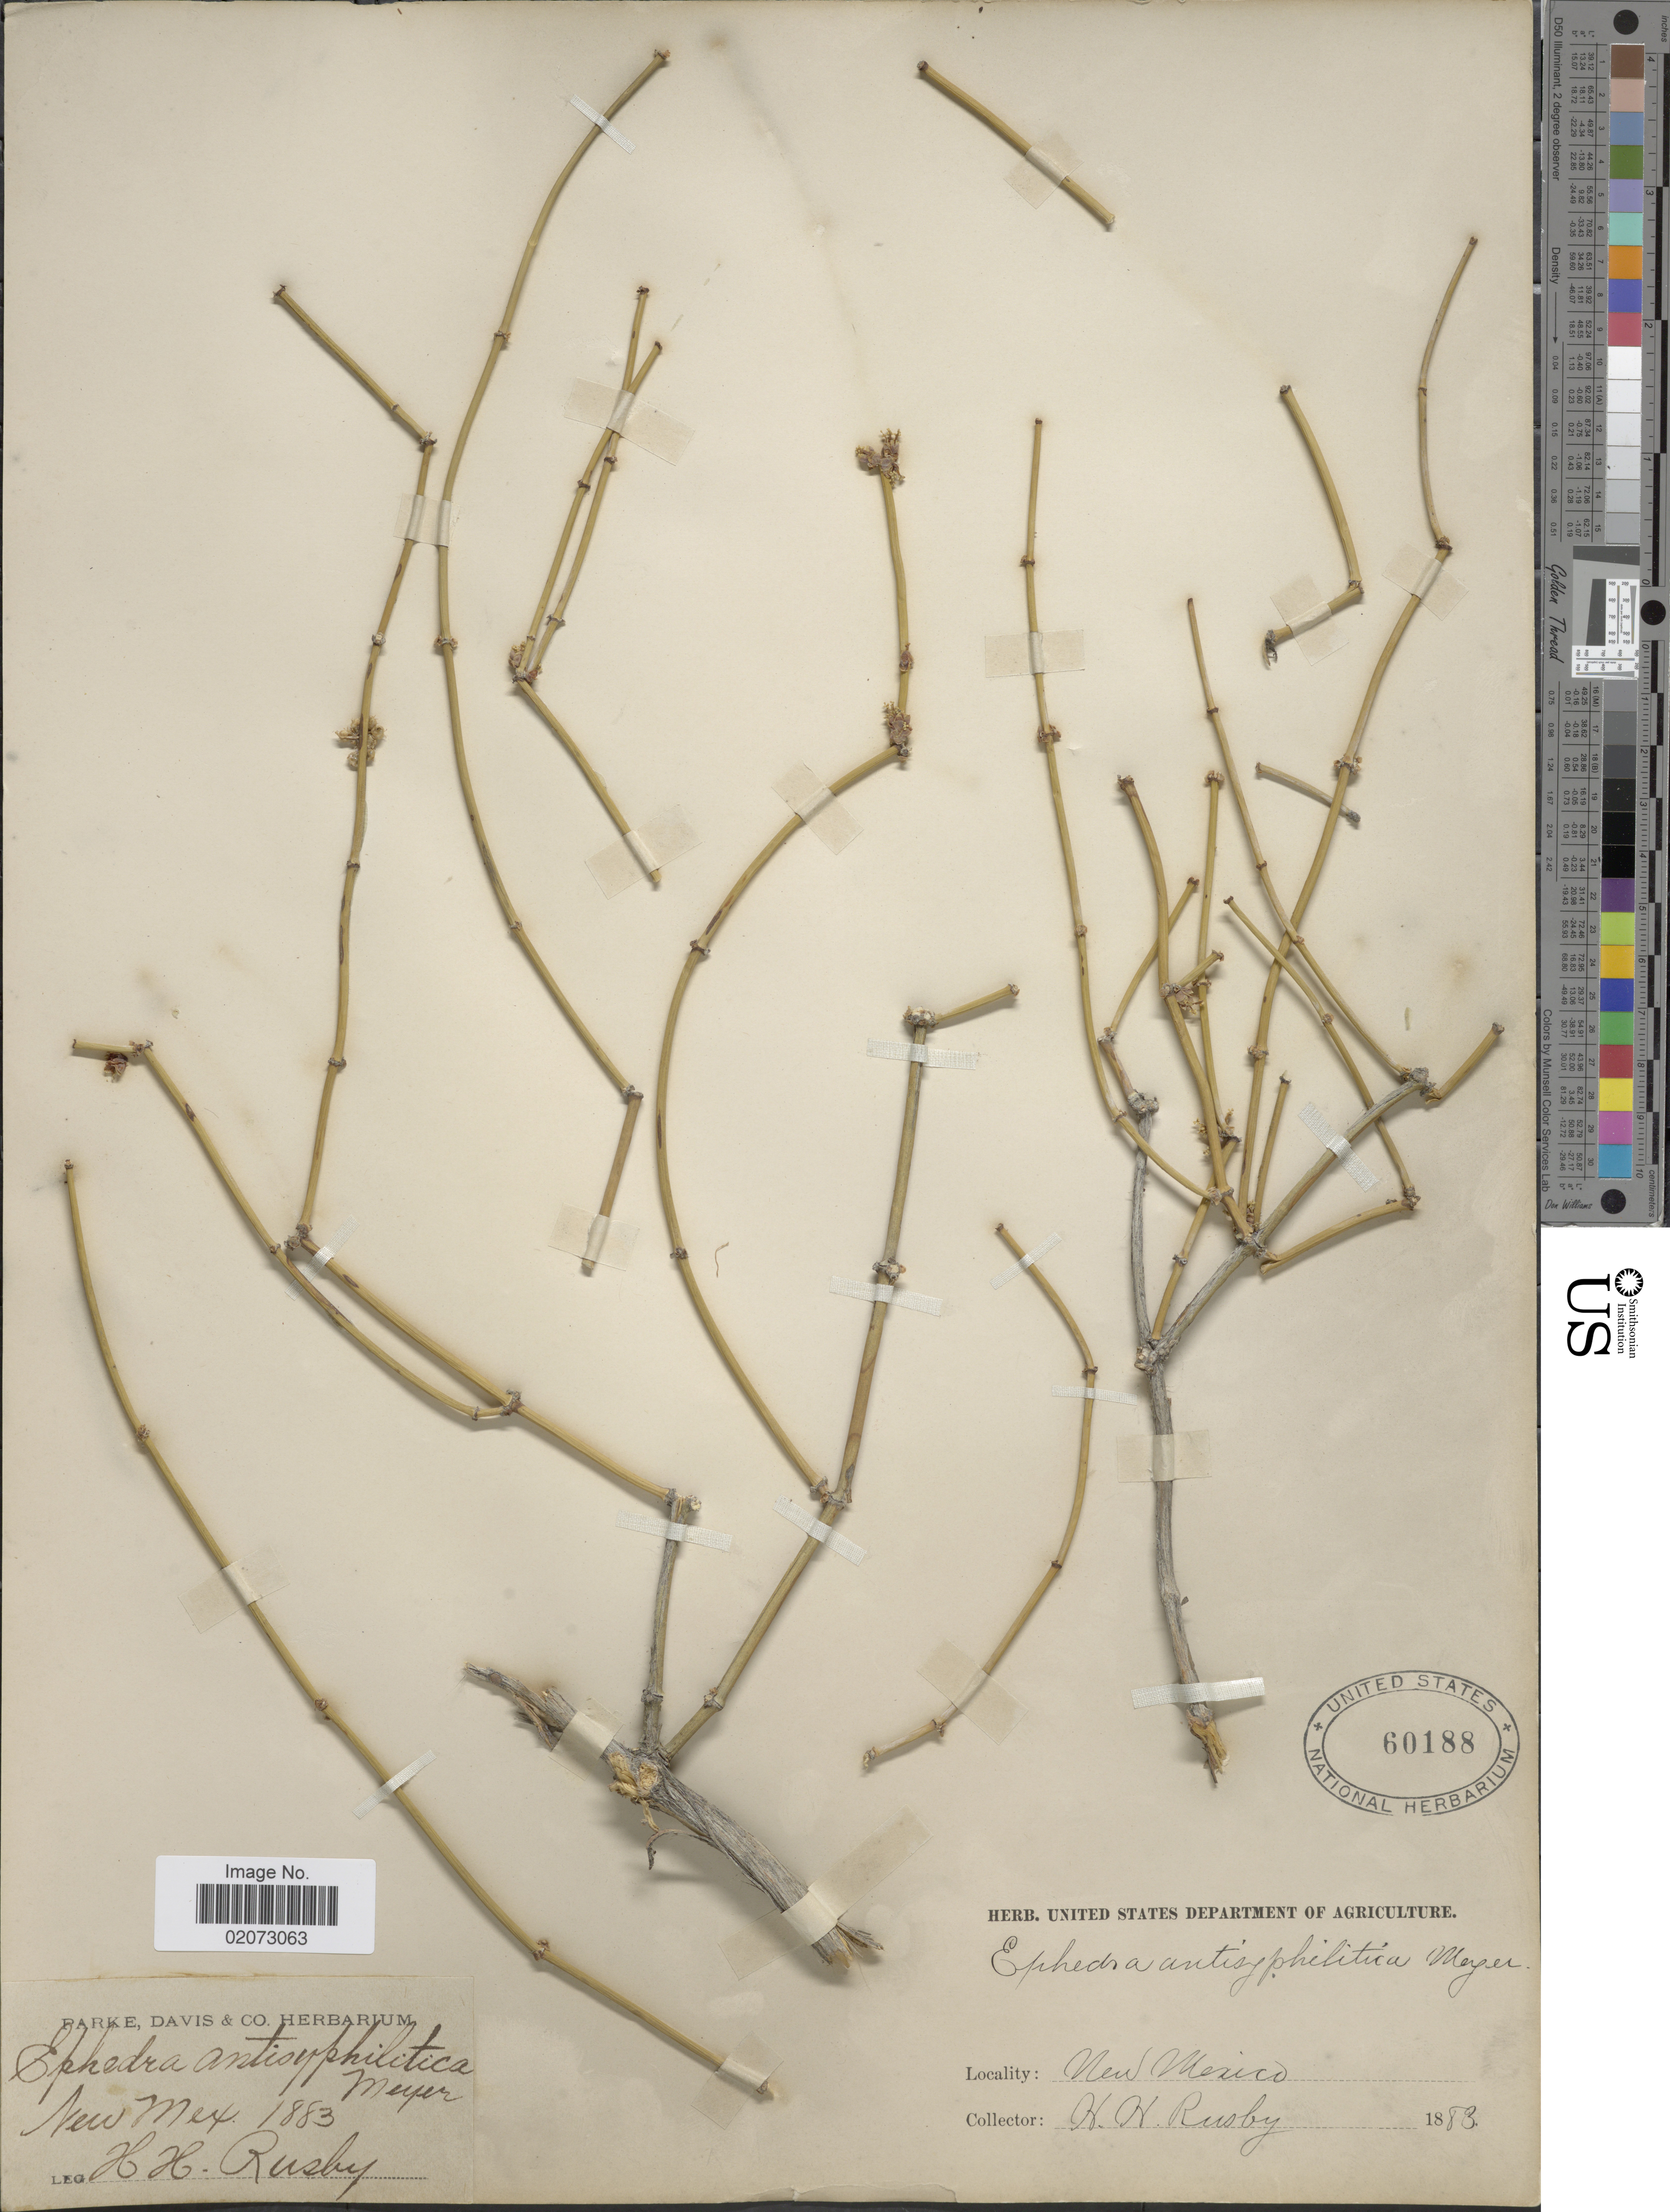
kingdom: Plantae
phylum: Tracheophyta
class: Gnetopsida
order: Ephedrales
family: Ephedraceae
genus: Ephedra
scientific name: Ephedra antisyphilitica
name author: Berland. ex C.A. Mey.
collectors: H. H. Rusby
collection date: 1883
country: United States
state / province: New Mexico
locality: New Mexico.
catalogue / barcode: US 60188